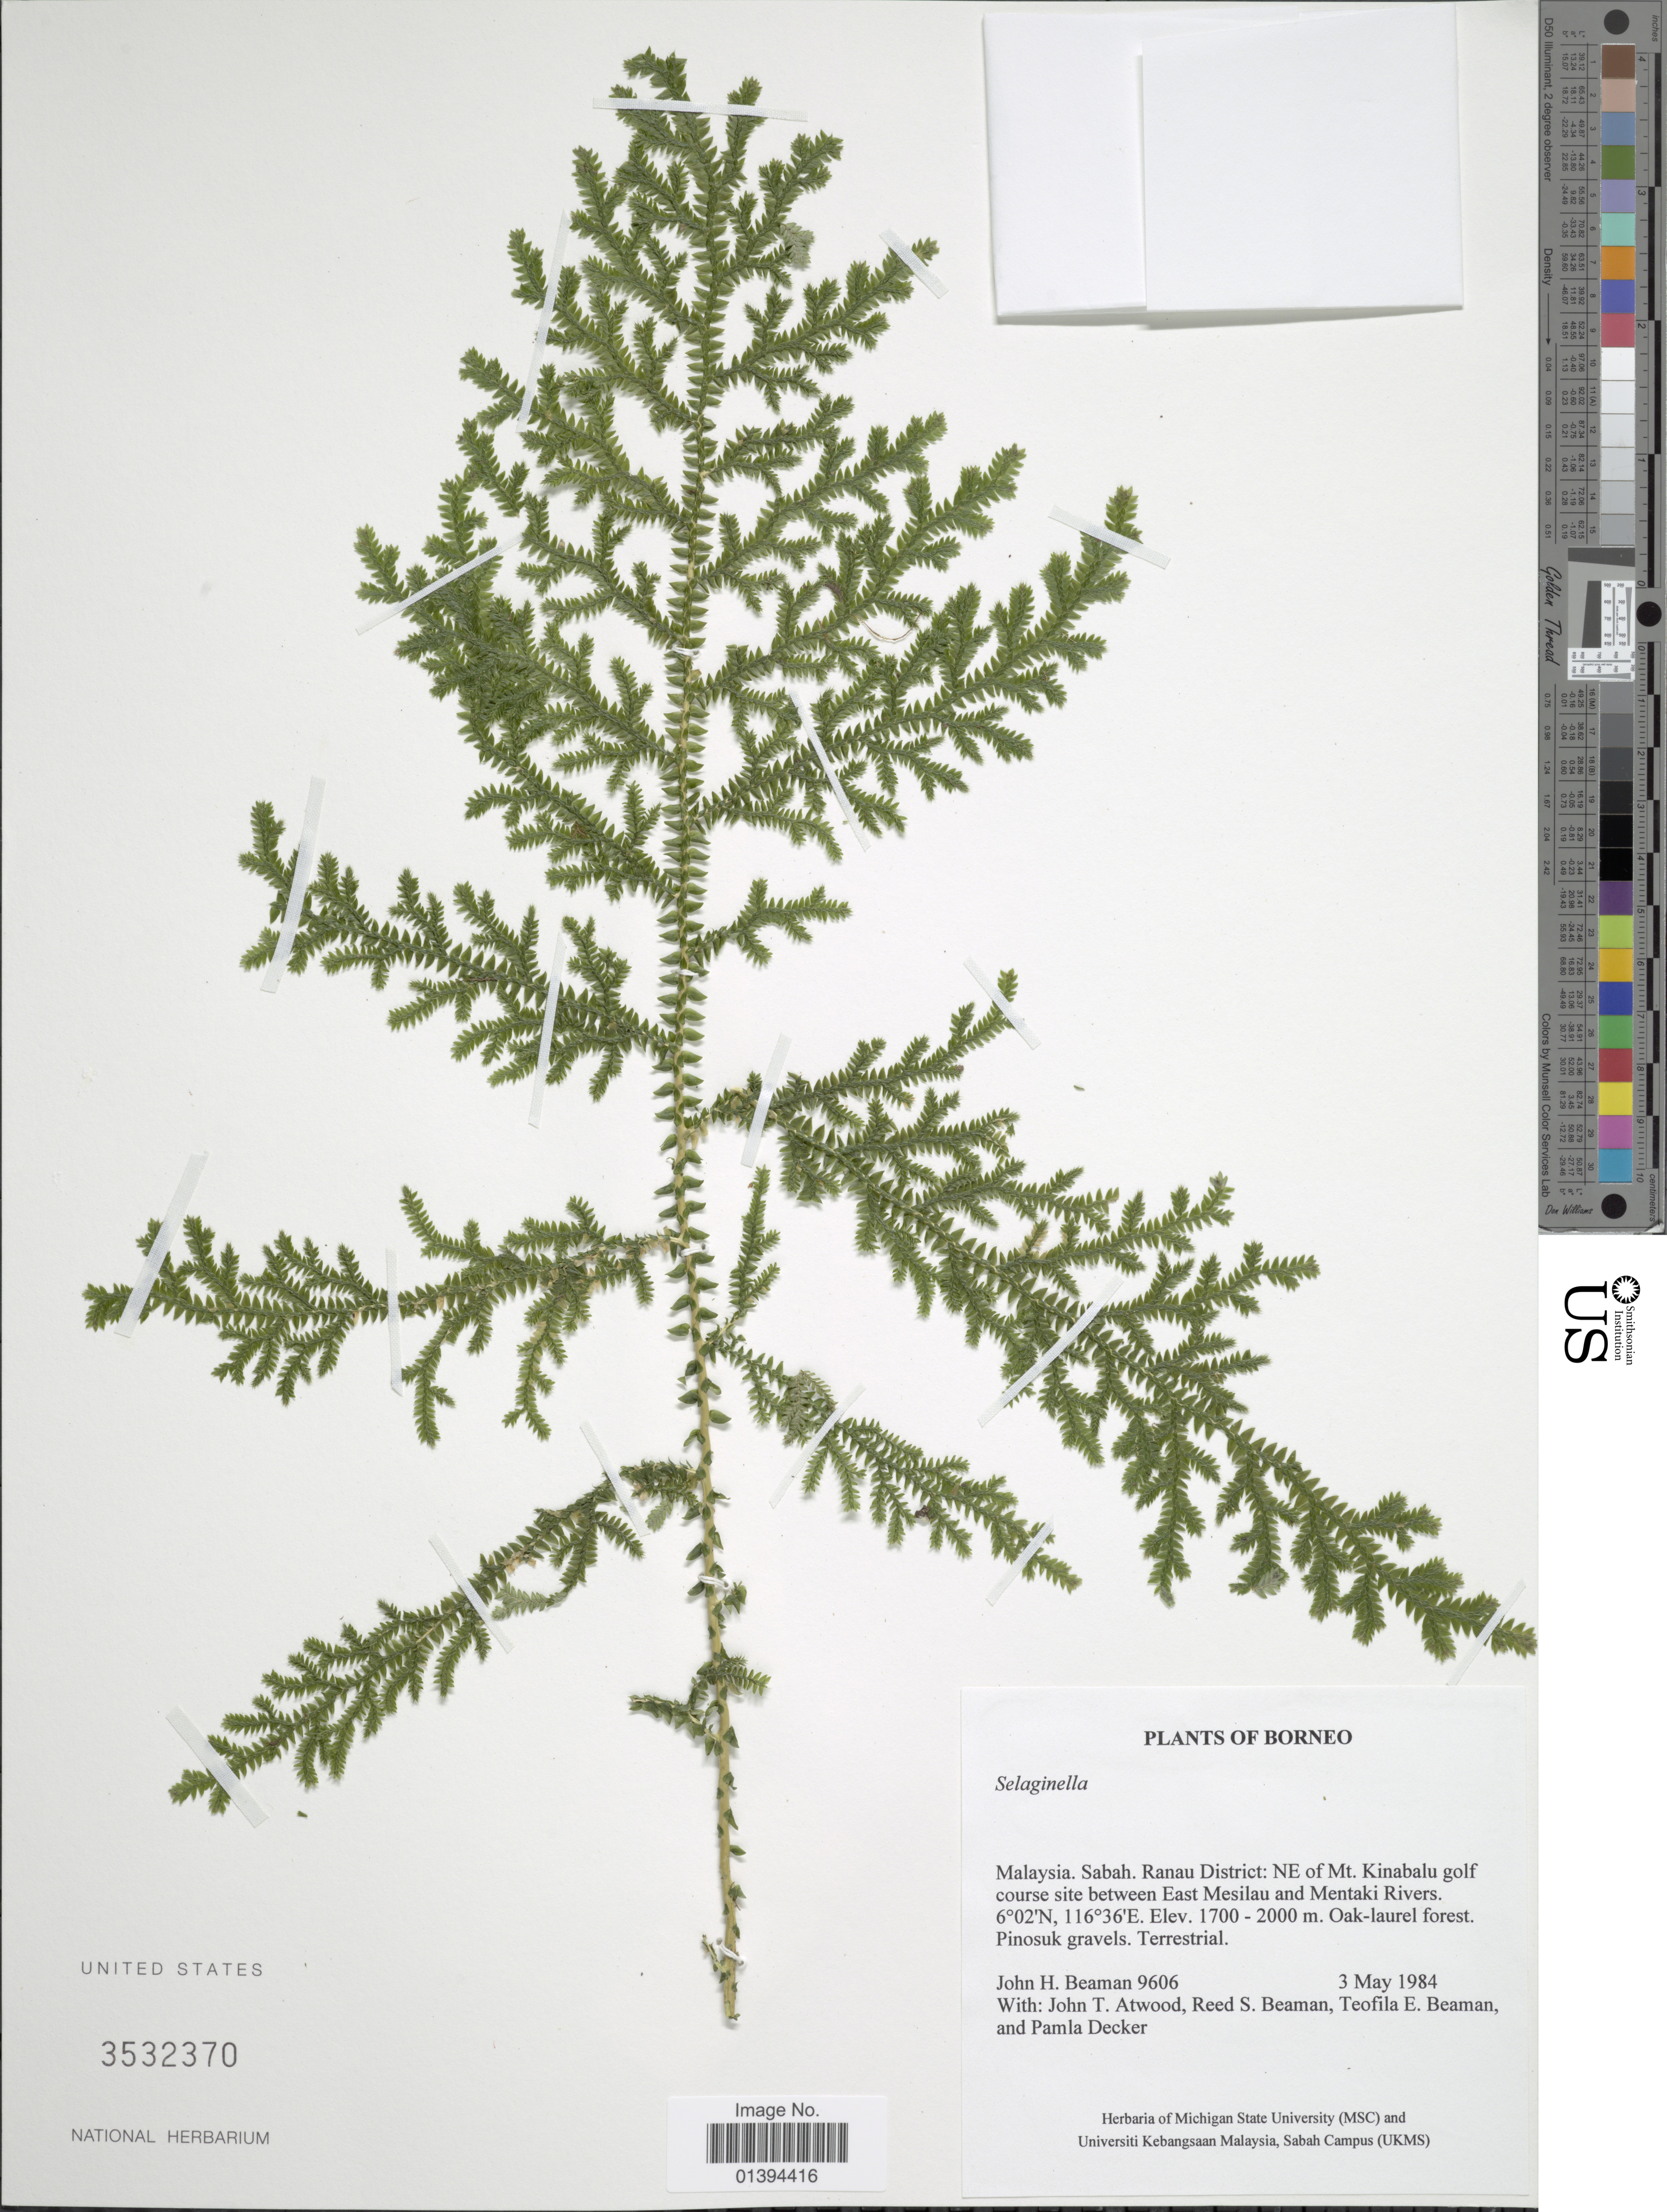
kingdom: Plantae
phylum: Tracheophyta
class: Lycopodiopsida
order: Selaginellales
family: Selaginellaceae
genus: Selaginella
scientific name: Selaginella sp.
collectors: J. H. Beaman, J. T. Atwood, R. S. Beaman, T. E. Beaman & P. Decker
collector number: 9606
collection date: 1984-05-03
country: Malaysia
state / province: Sabah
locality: Ranau District: NE of Mt. Kinabalu golf course site between East Mesilau and Mentaki Rivers, Borneo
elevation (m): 1700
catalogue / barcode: US 3532370